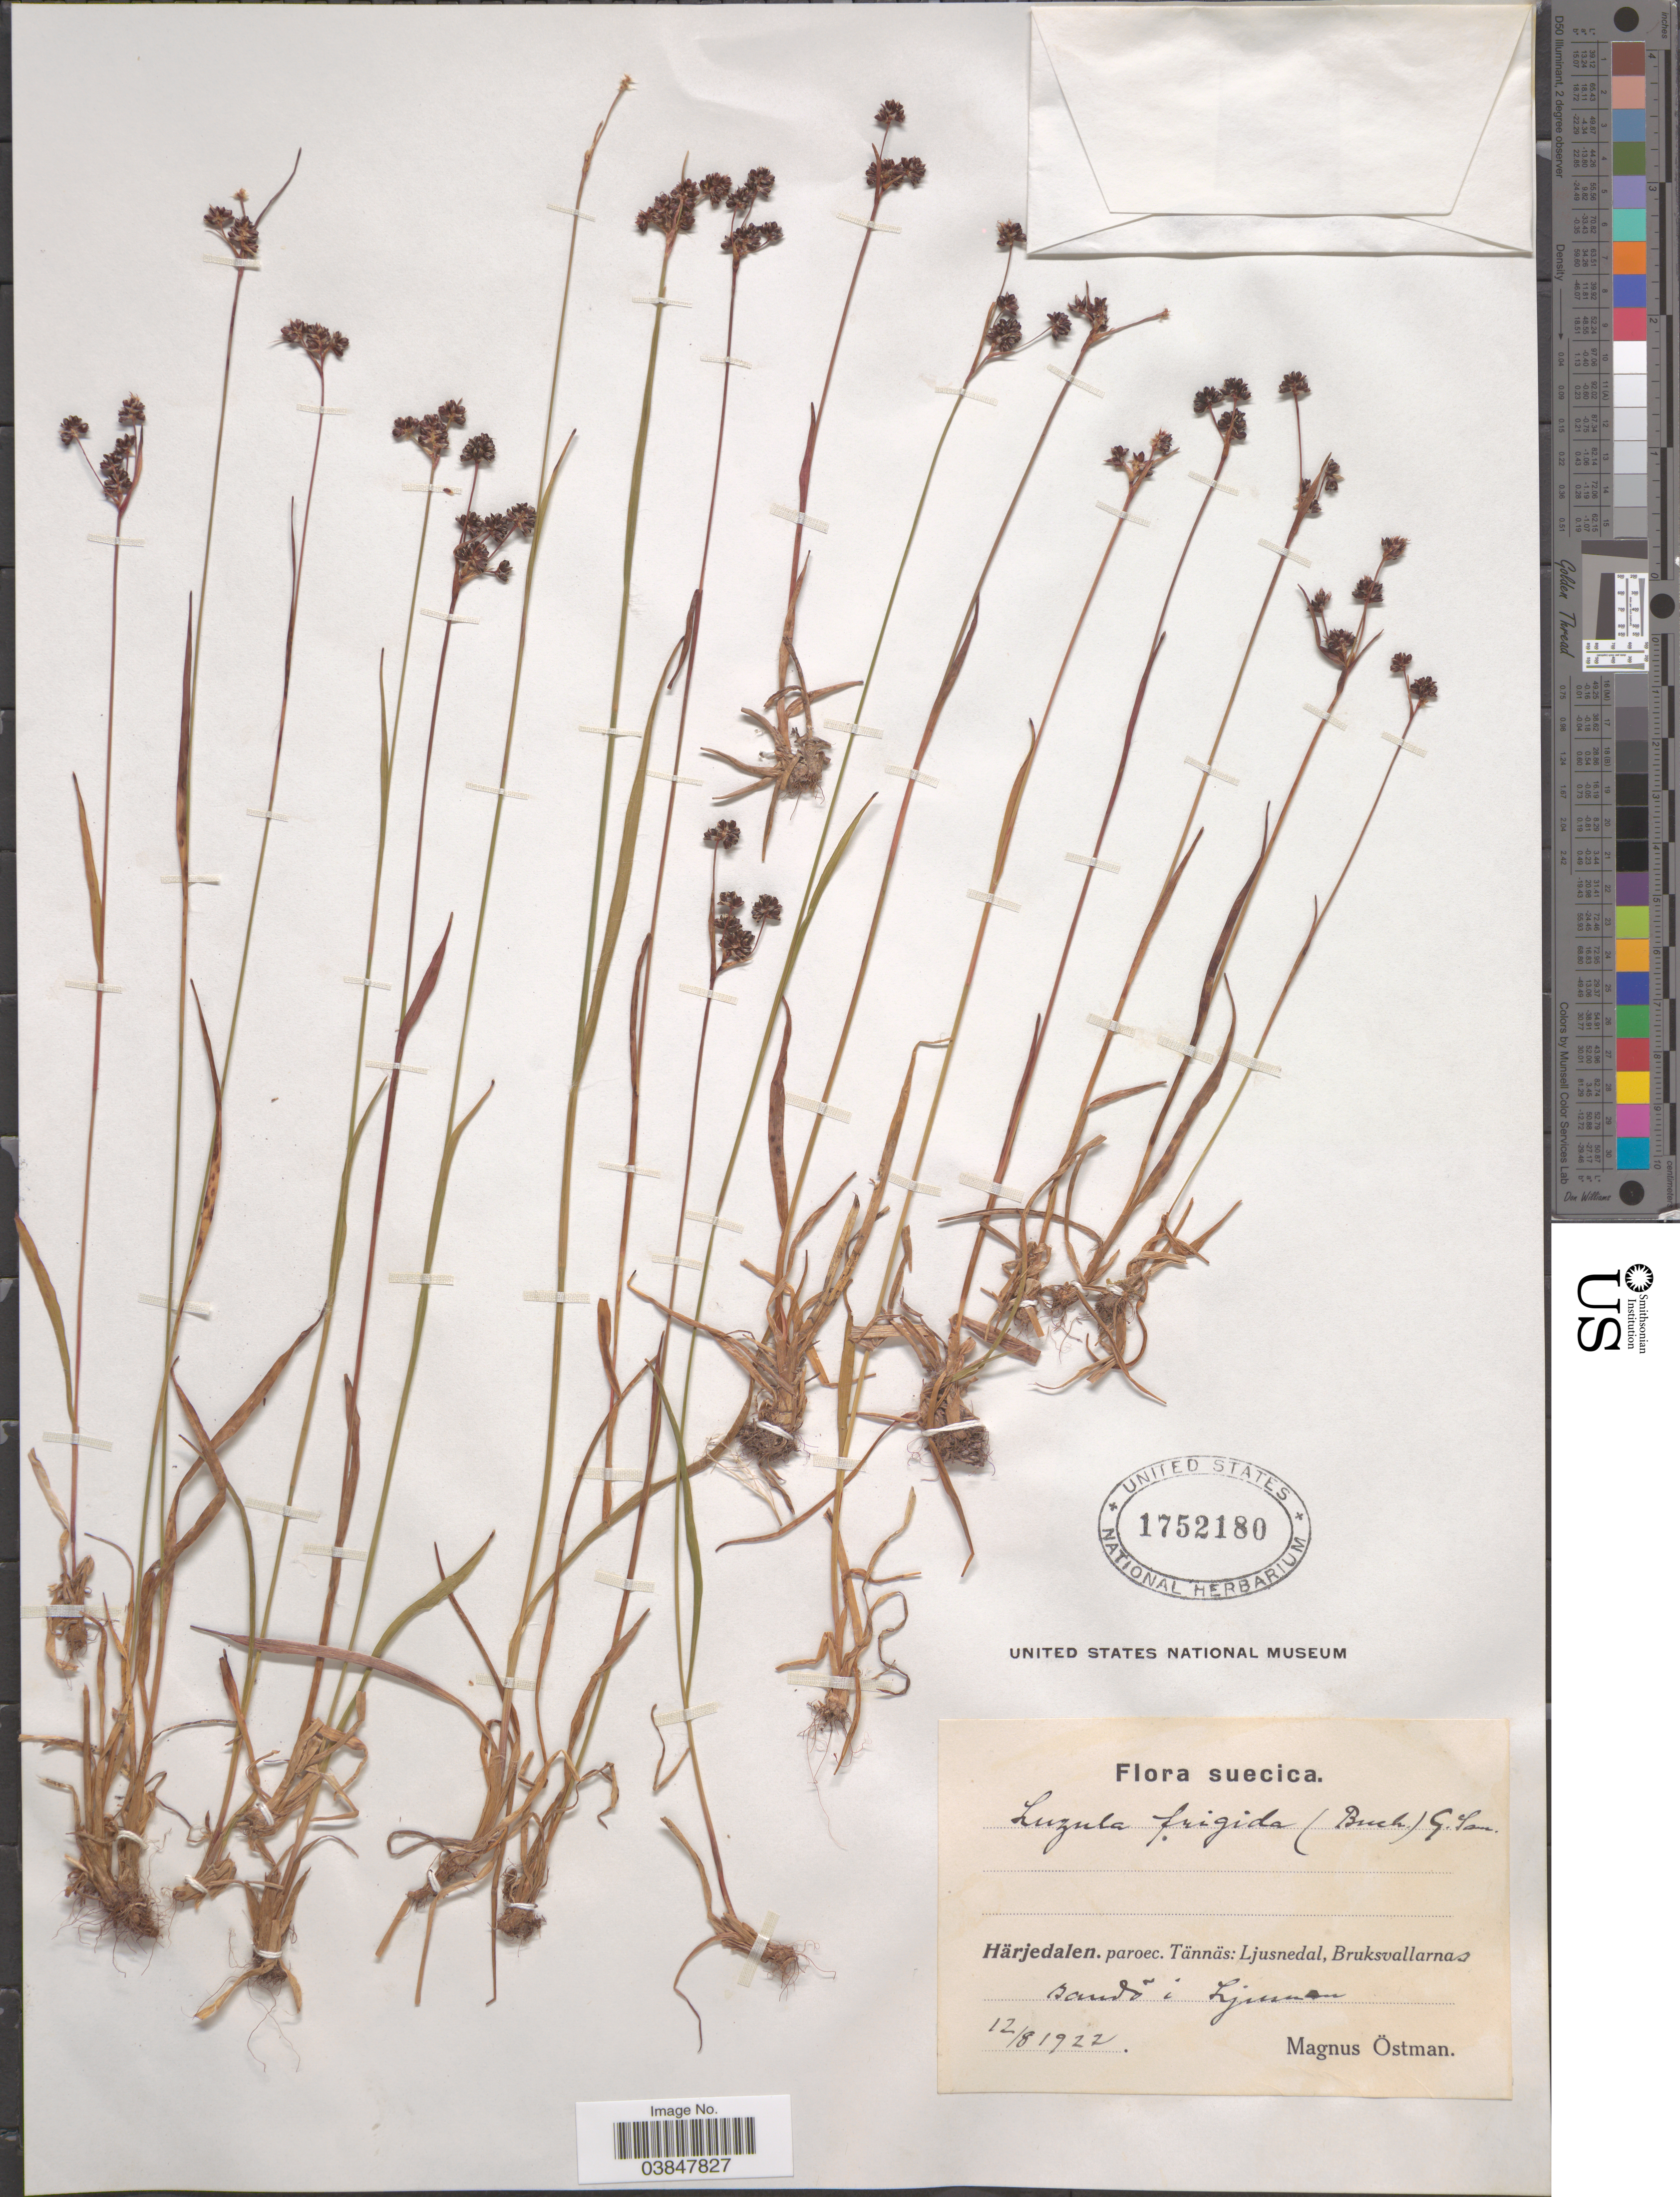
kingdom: Plantae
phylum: Tracheophyta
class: Liliopsida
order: Poales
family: Juncaceae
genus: Luzula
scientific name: Luzula frigida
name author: (Buchenau) Sam.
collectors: M. Östman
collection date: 1922-08-12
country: Sweden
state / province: Jamtland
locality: Härjedalen. paroec. Tännäs: Ljusnedal, Bruksvallarna. Sandö i Ljusnan.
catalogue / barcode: US 1752180